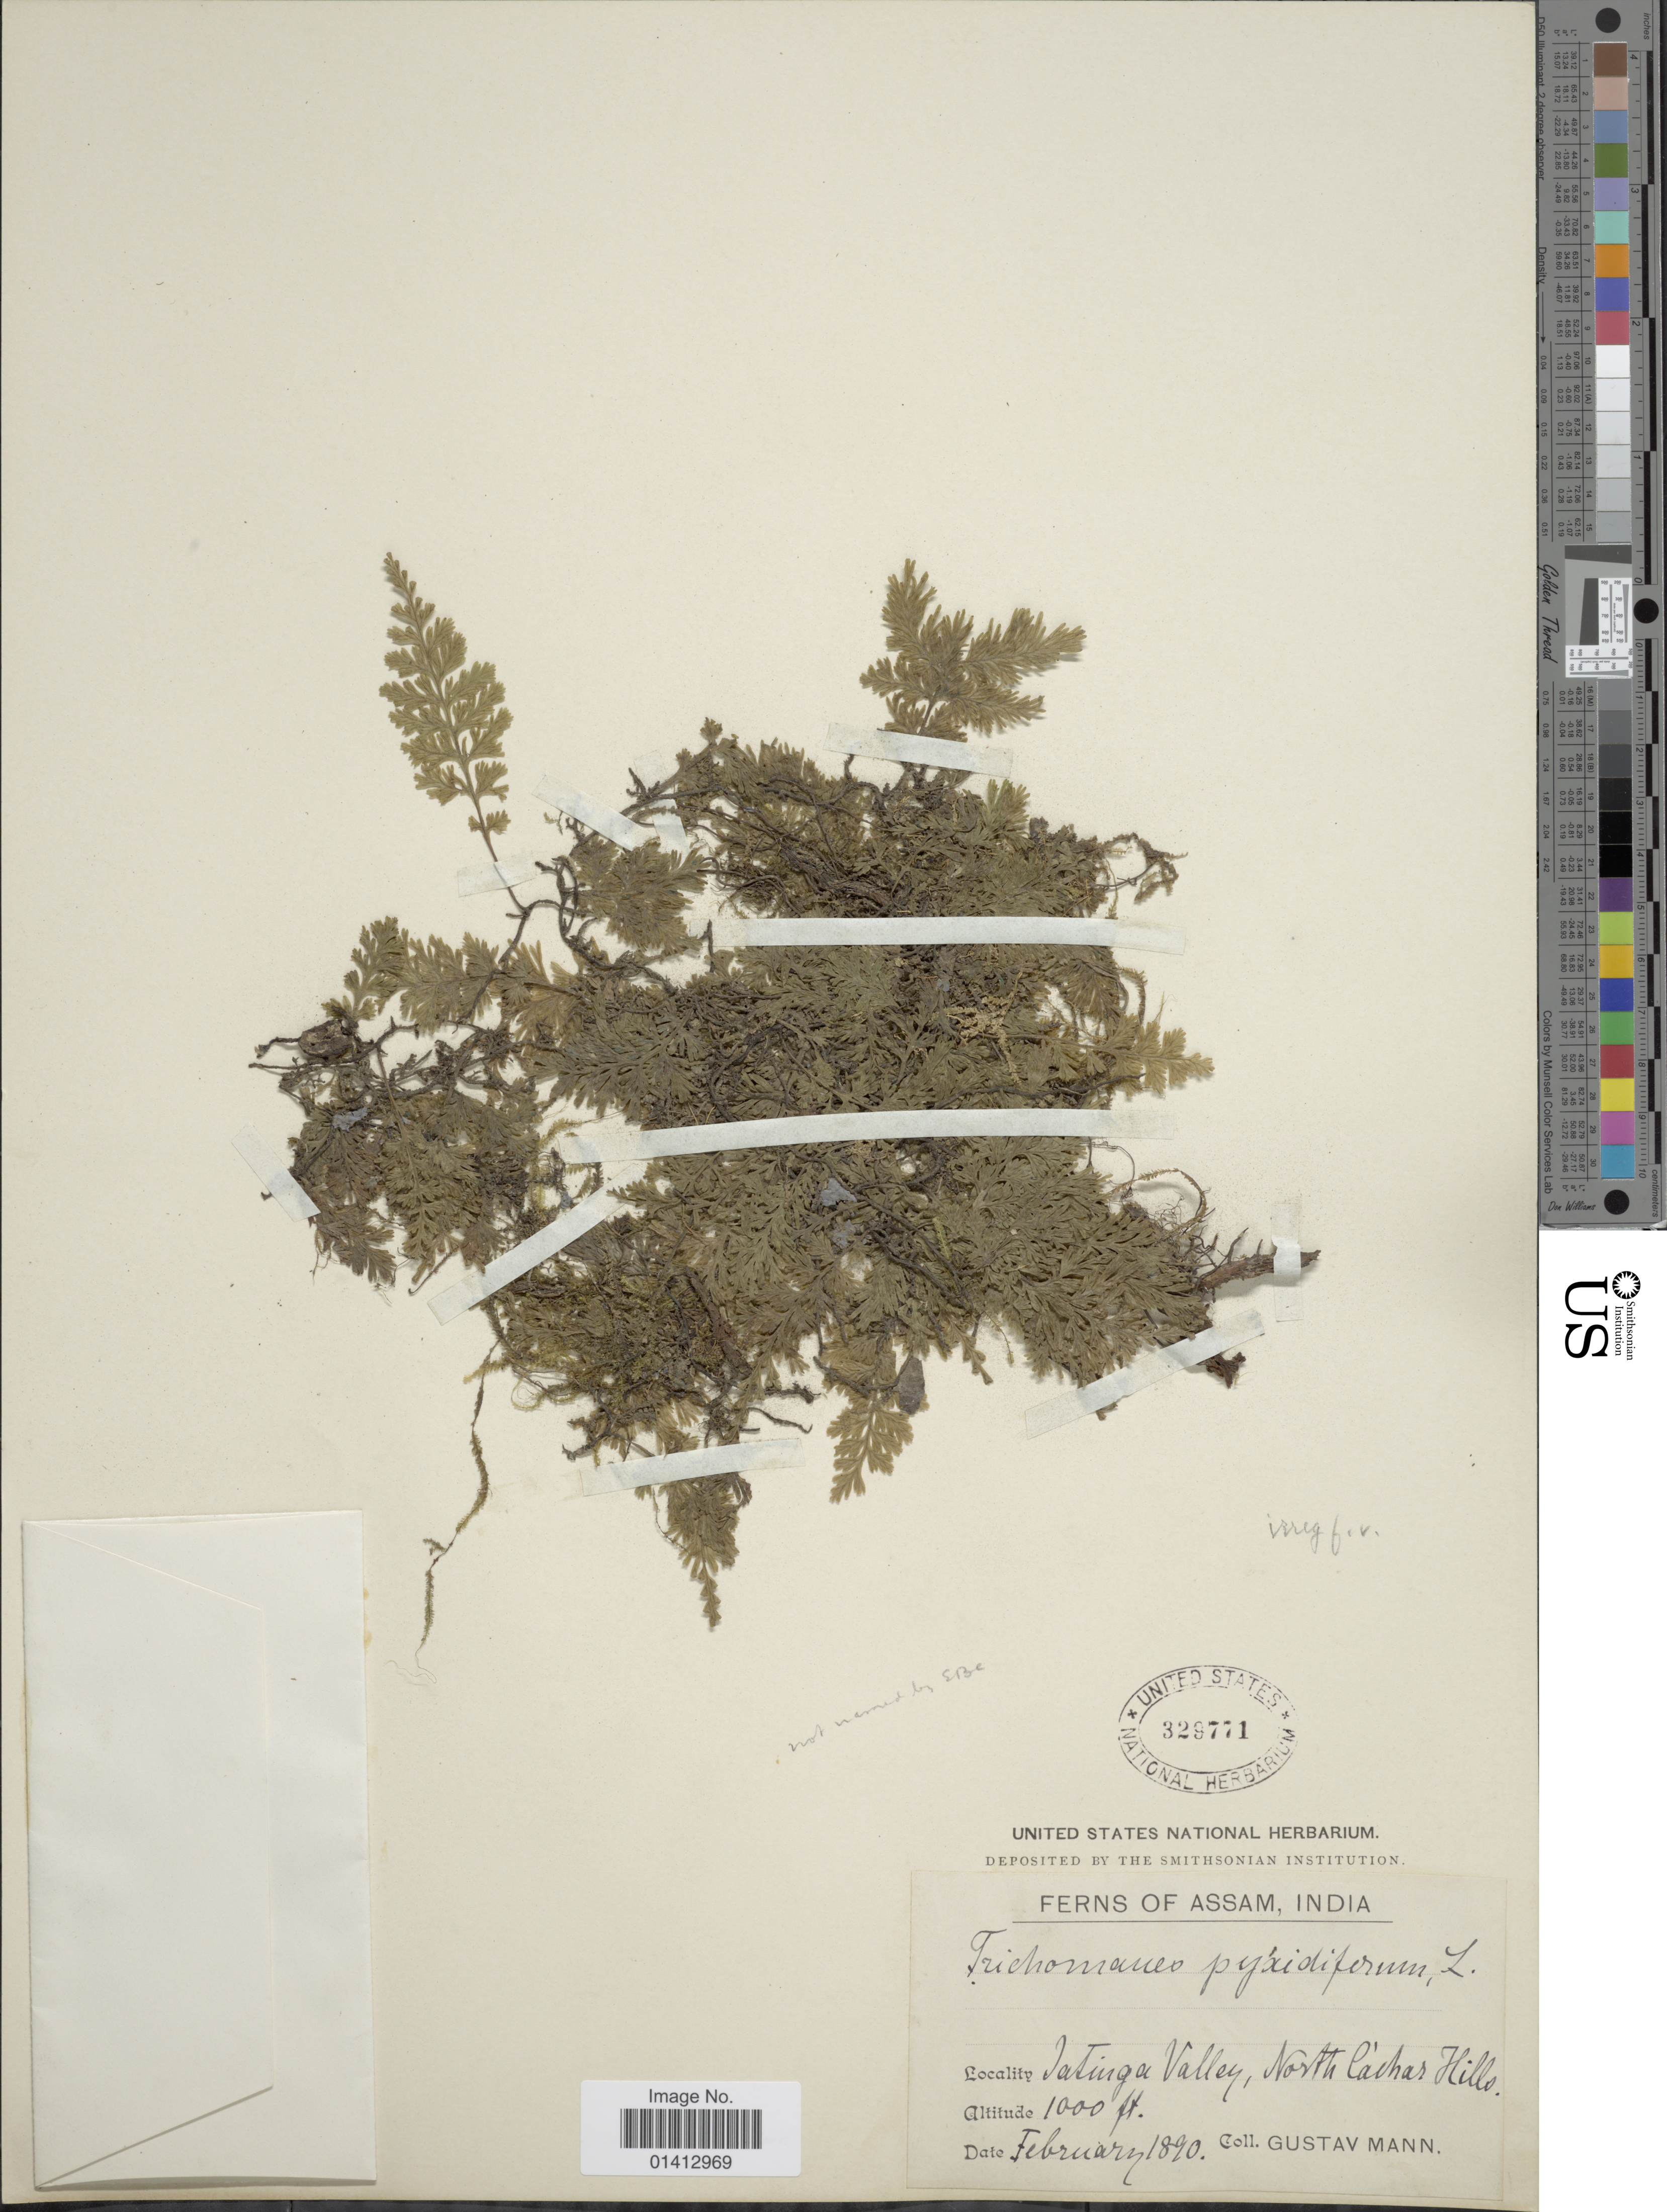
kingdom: Plantae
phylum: Tracheophyta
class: Polypodiopsida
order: Hymenophyllales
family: Hymenophyllaceae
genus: Crepidomanes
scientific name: Crepidomanes sp.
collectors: G. Mann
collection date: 1890-02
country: India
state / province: Assam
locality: Jatinga Valley, North Cachar Hills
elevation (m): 305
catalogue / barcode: US 329771